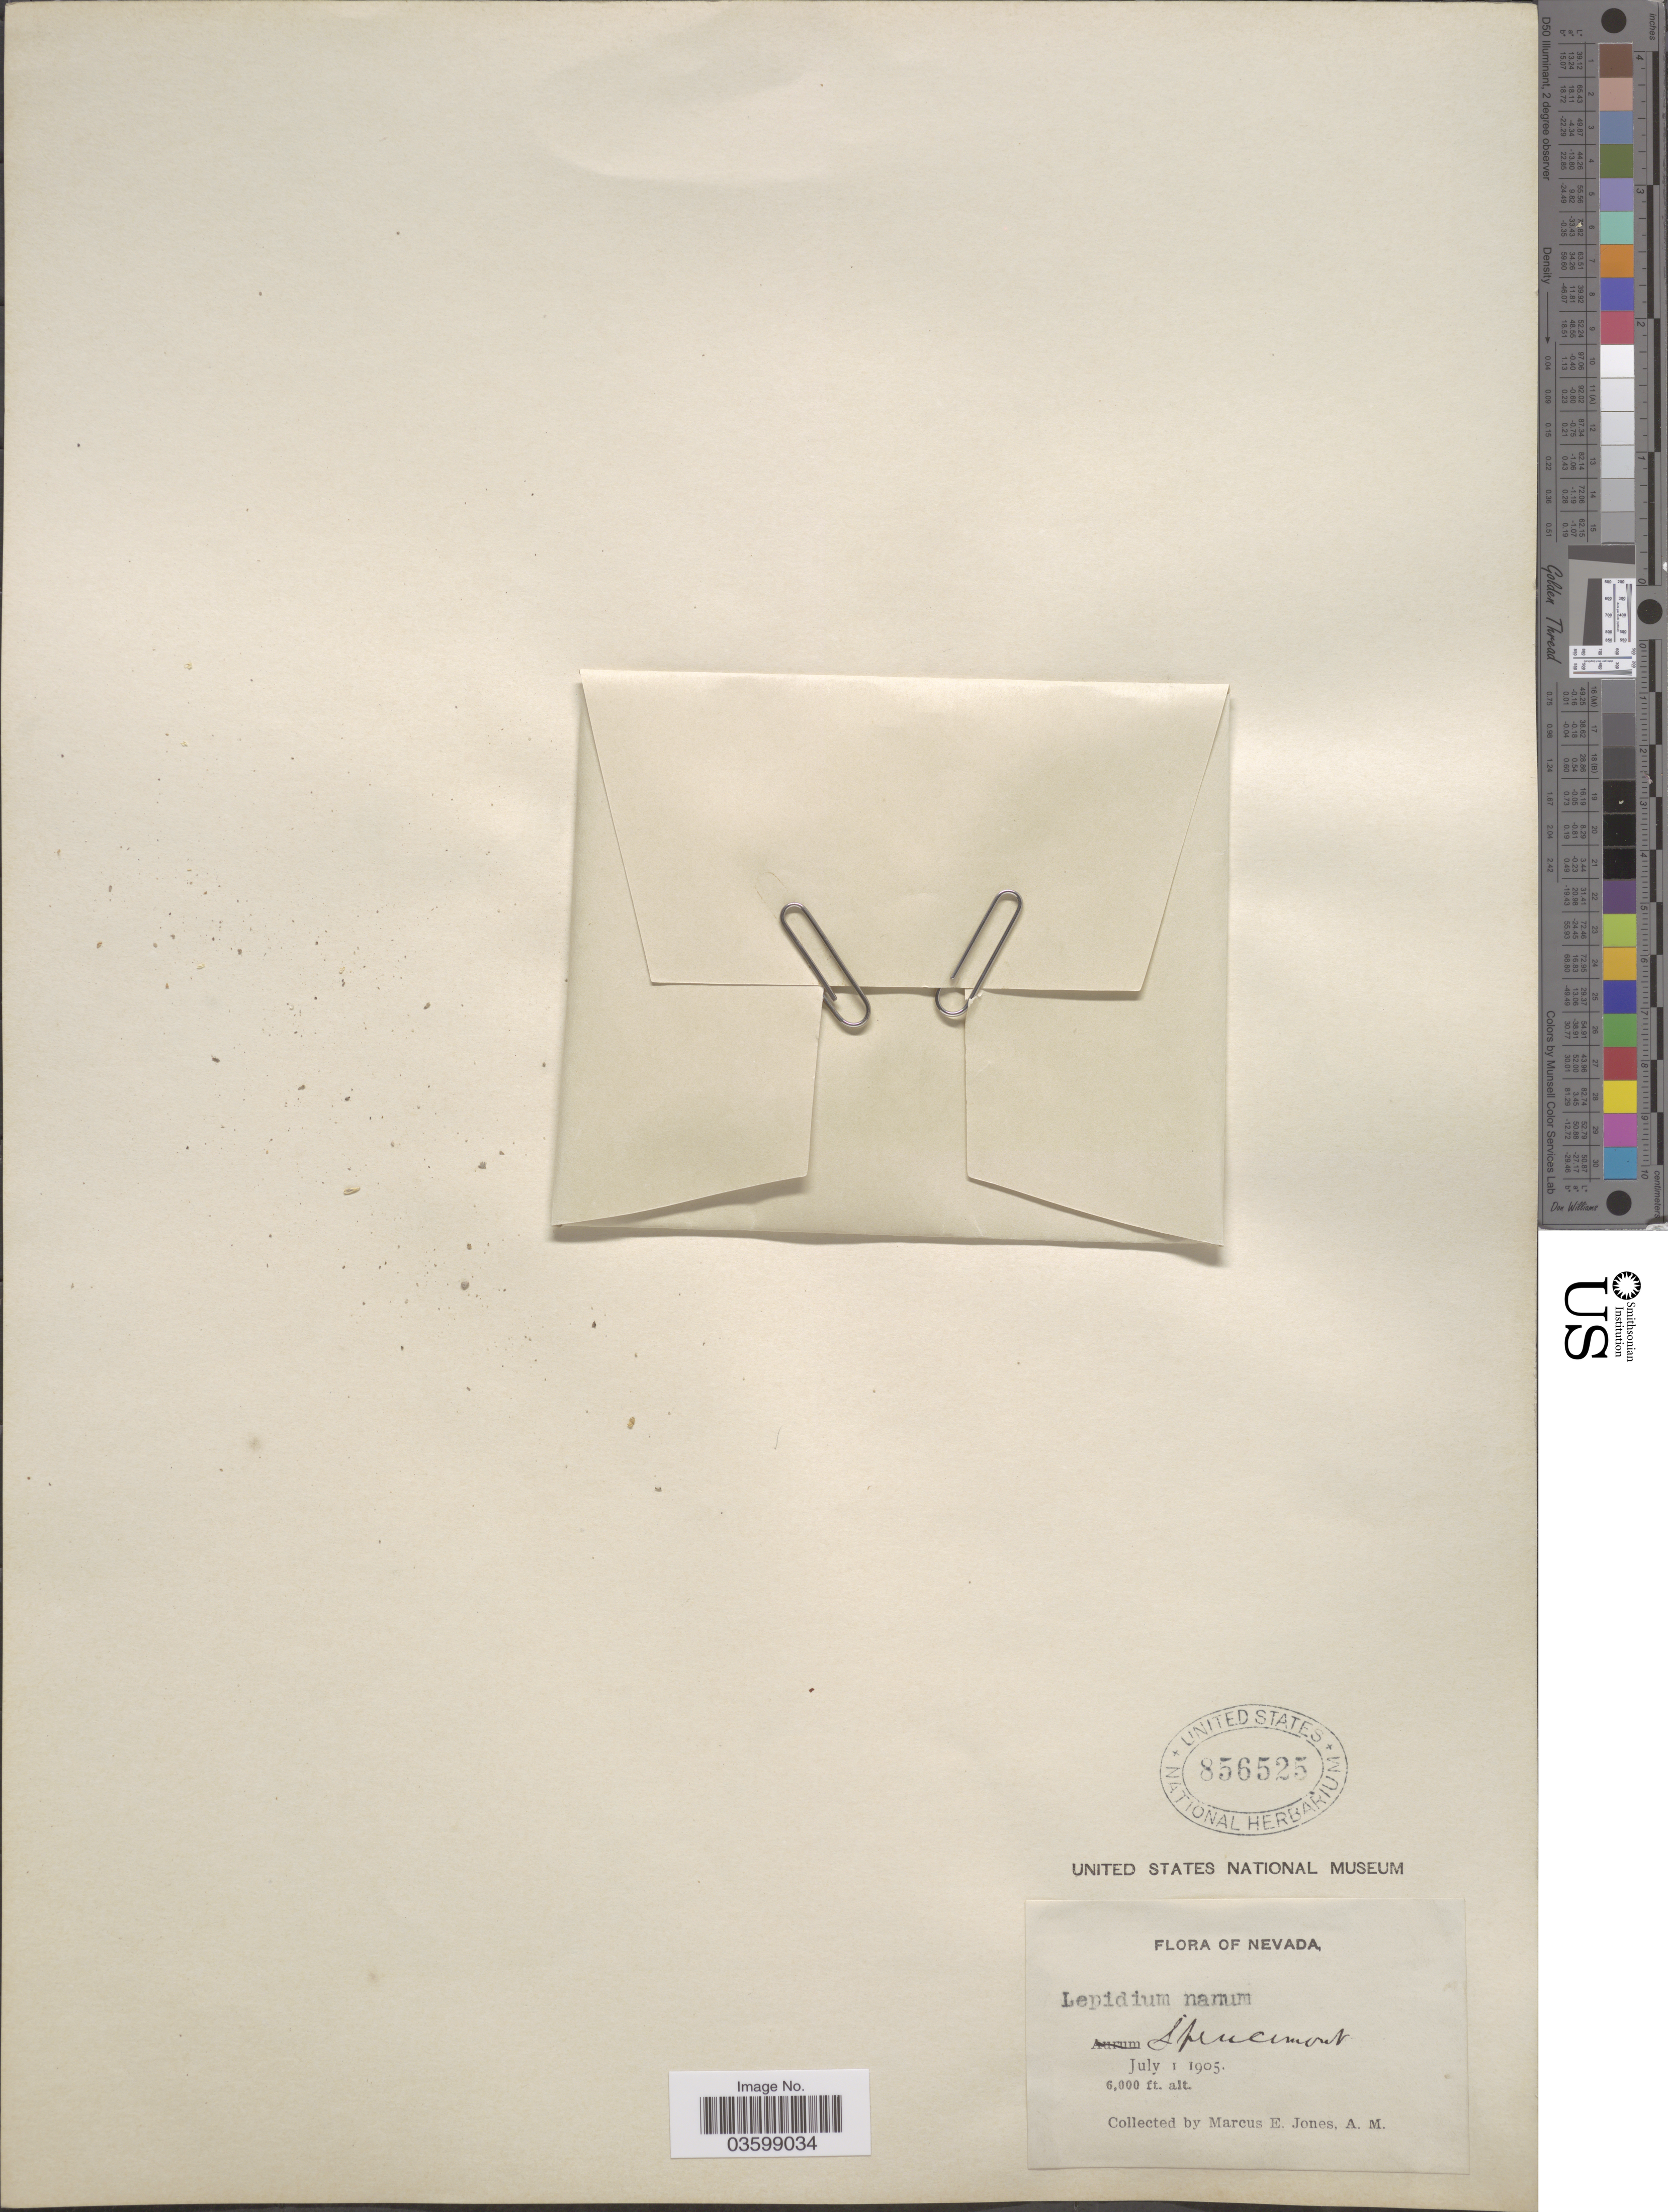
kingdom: Plantae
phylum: Tracheophyta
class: Magnoliopsida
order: Brassicales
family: Brassicaceae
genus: Lepidium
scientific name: Lepidium nanum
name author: S. Watson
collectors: M. E. Jones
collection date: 1905-07-01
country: United States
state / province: Nevada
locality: Sprucemont.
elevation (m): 1829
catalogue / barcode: US 856525